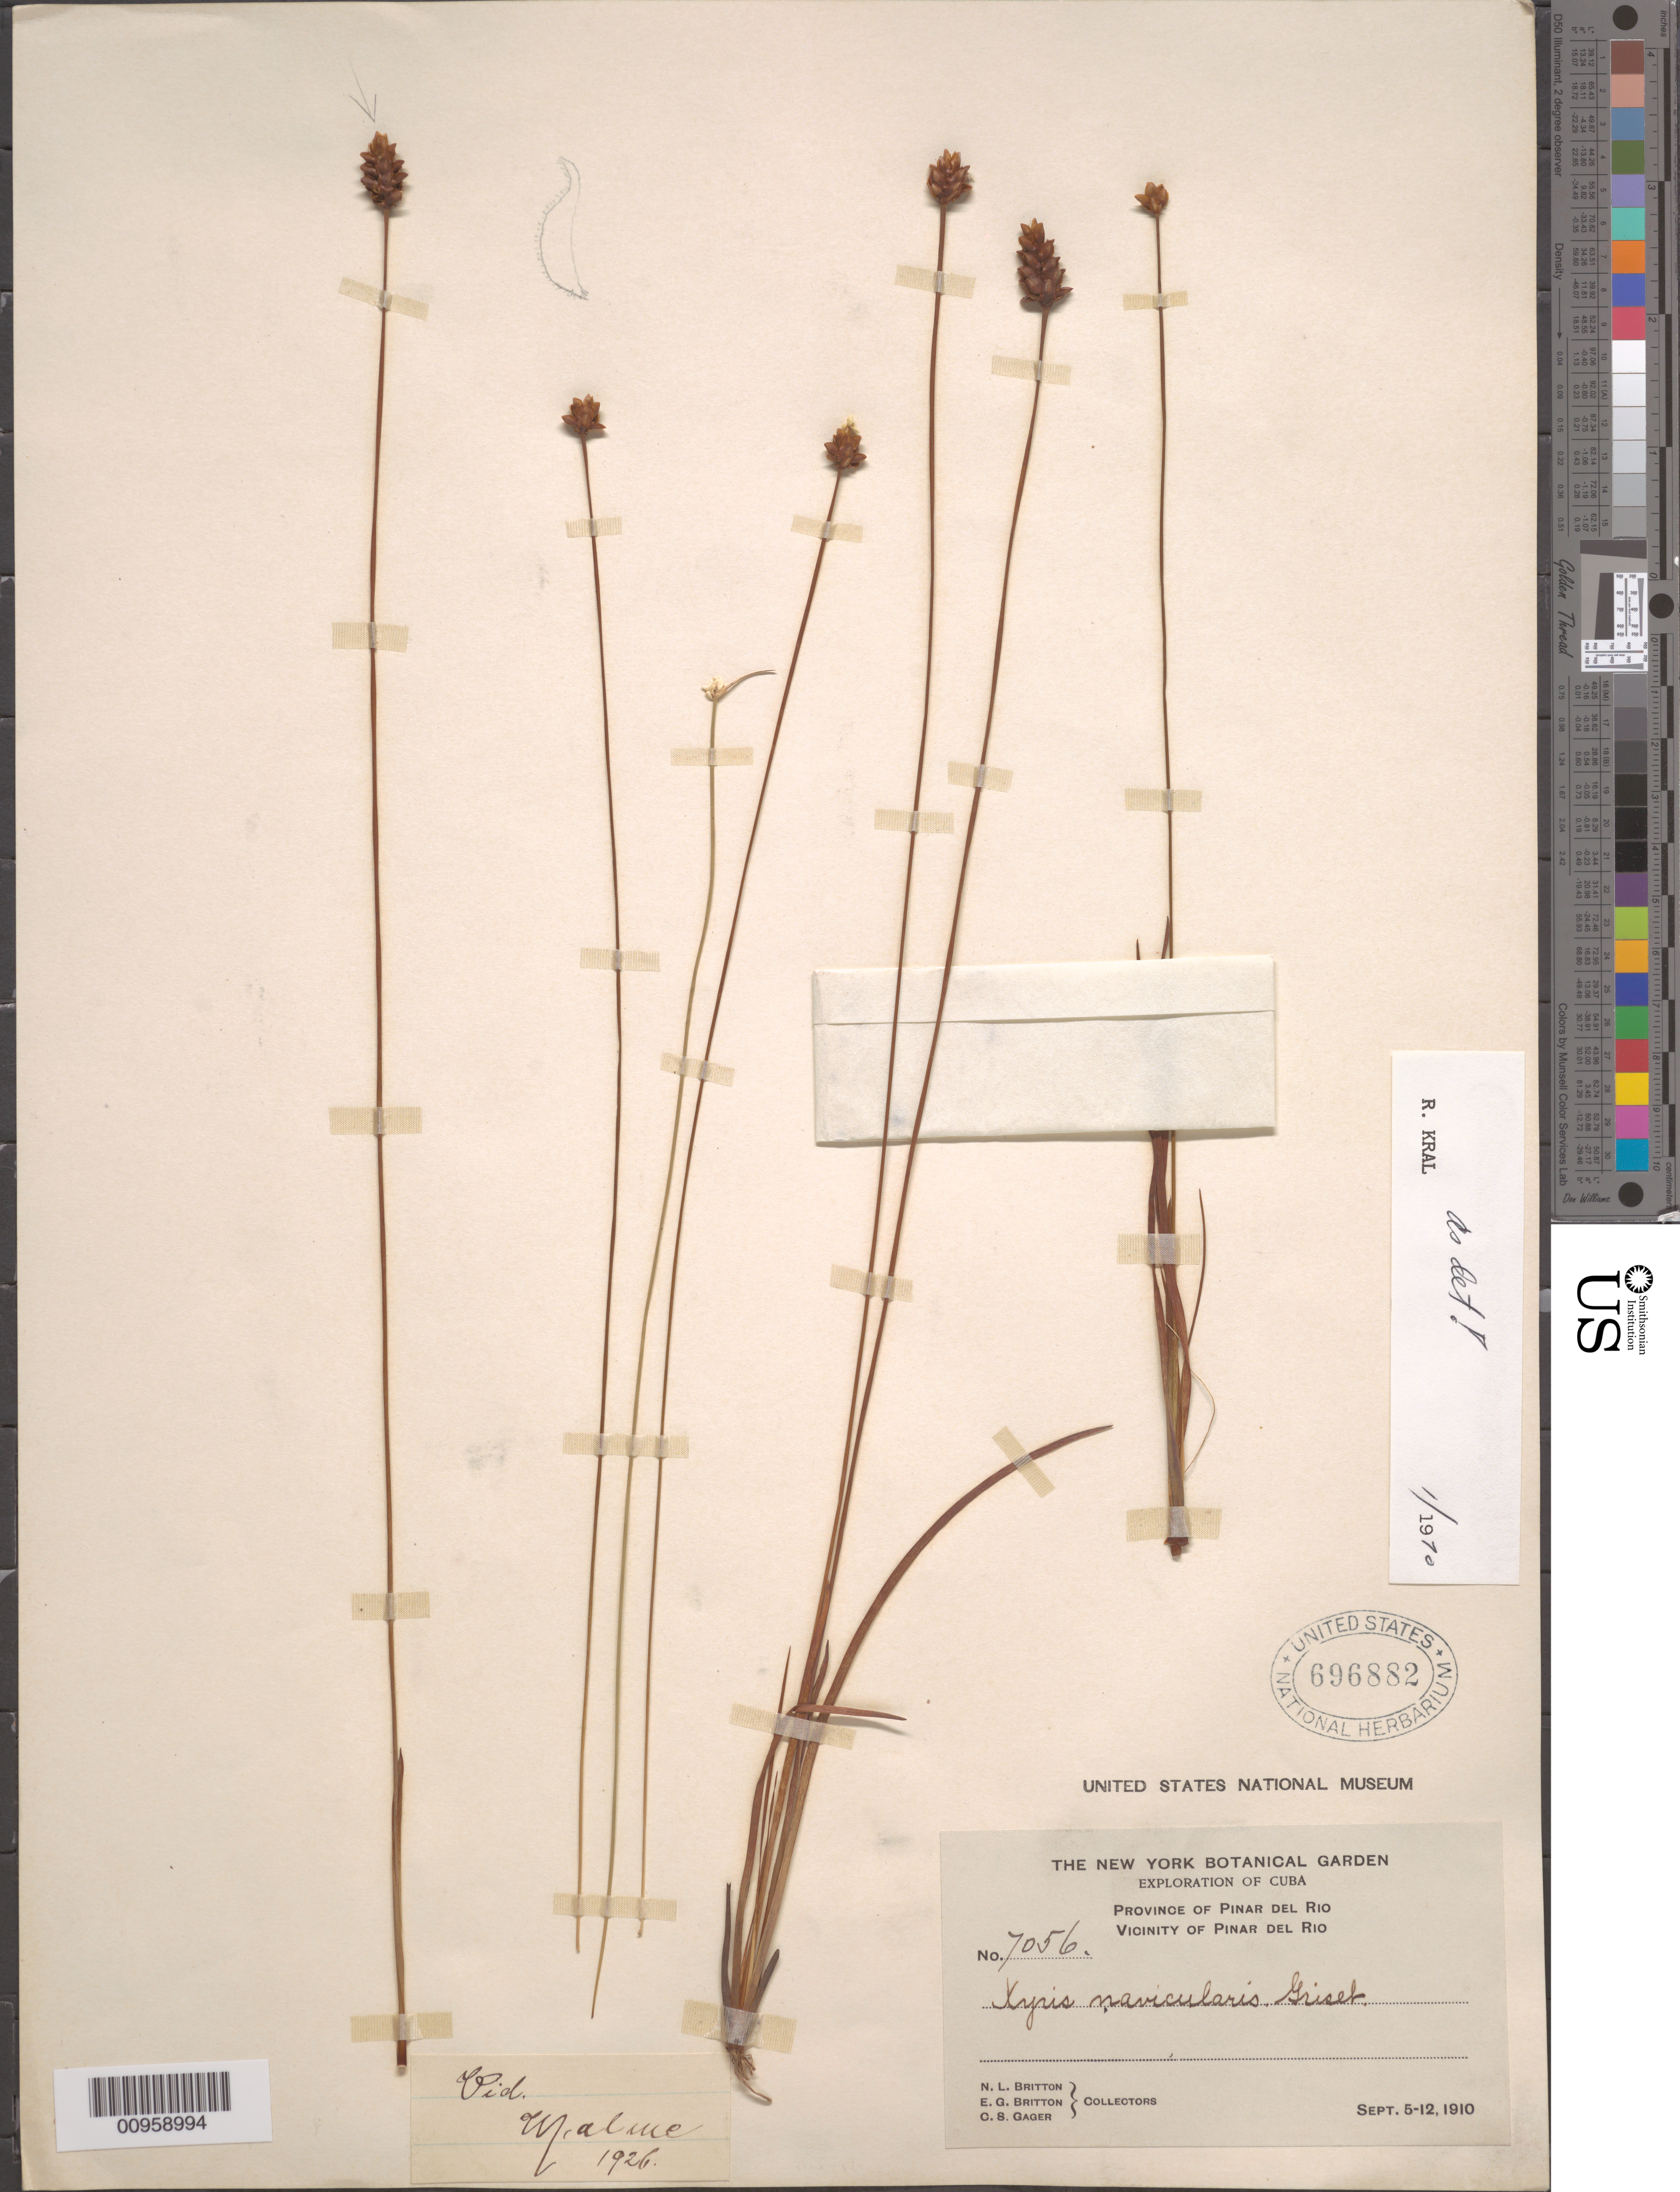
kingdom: Plantae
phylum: Tracheophyta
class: Liliopsida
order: Poales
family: Xyridaceae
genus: Xyris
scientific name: Xyris navicularis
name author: Griseb.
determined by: Kral, Robert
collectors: N. Britton, E. G. Britton & C. Gager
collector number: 7056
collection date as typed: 05 Sep 1910 to 12 Sep 1910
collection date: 1910-09-05/1910-09-12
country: Cuba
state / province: Pinar del Rio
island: Cuba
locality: Vicinity of Pinar del Rio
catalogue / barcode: US 696882